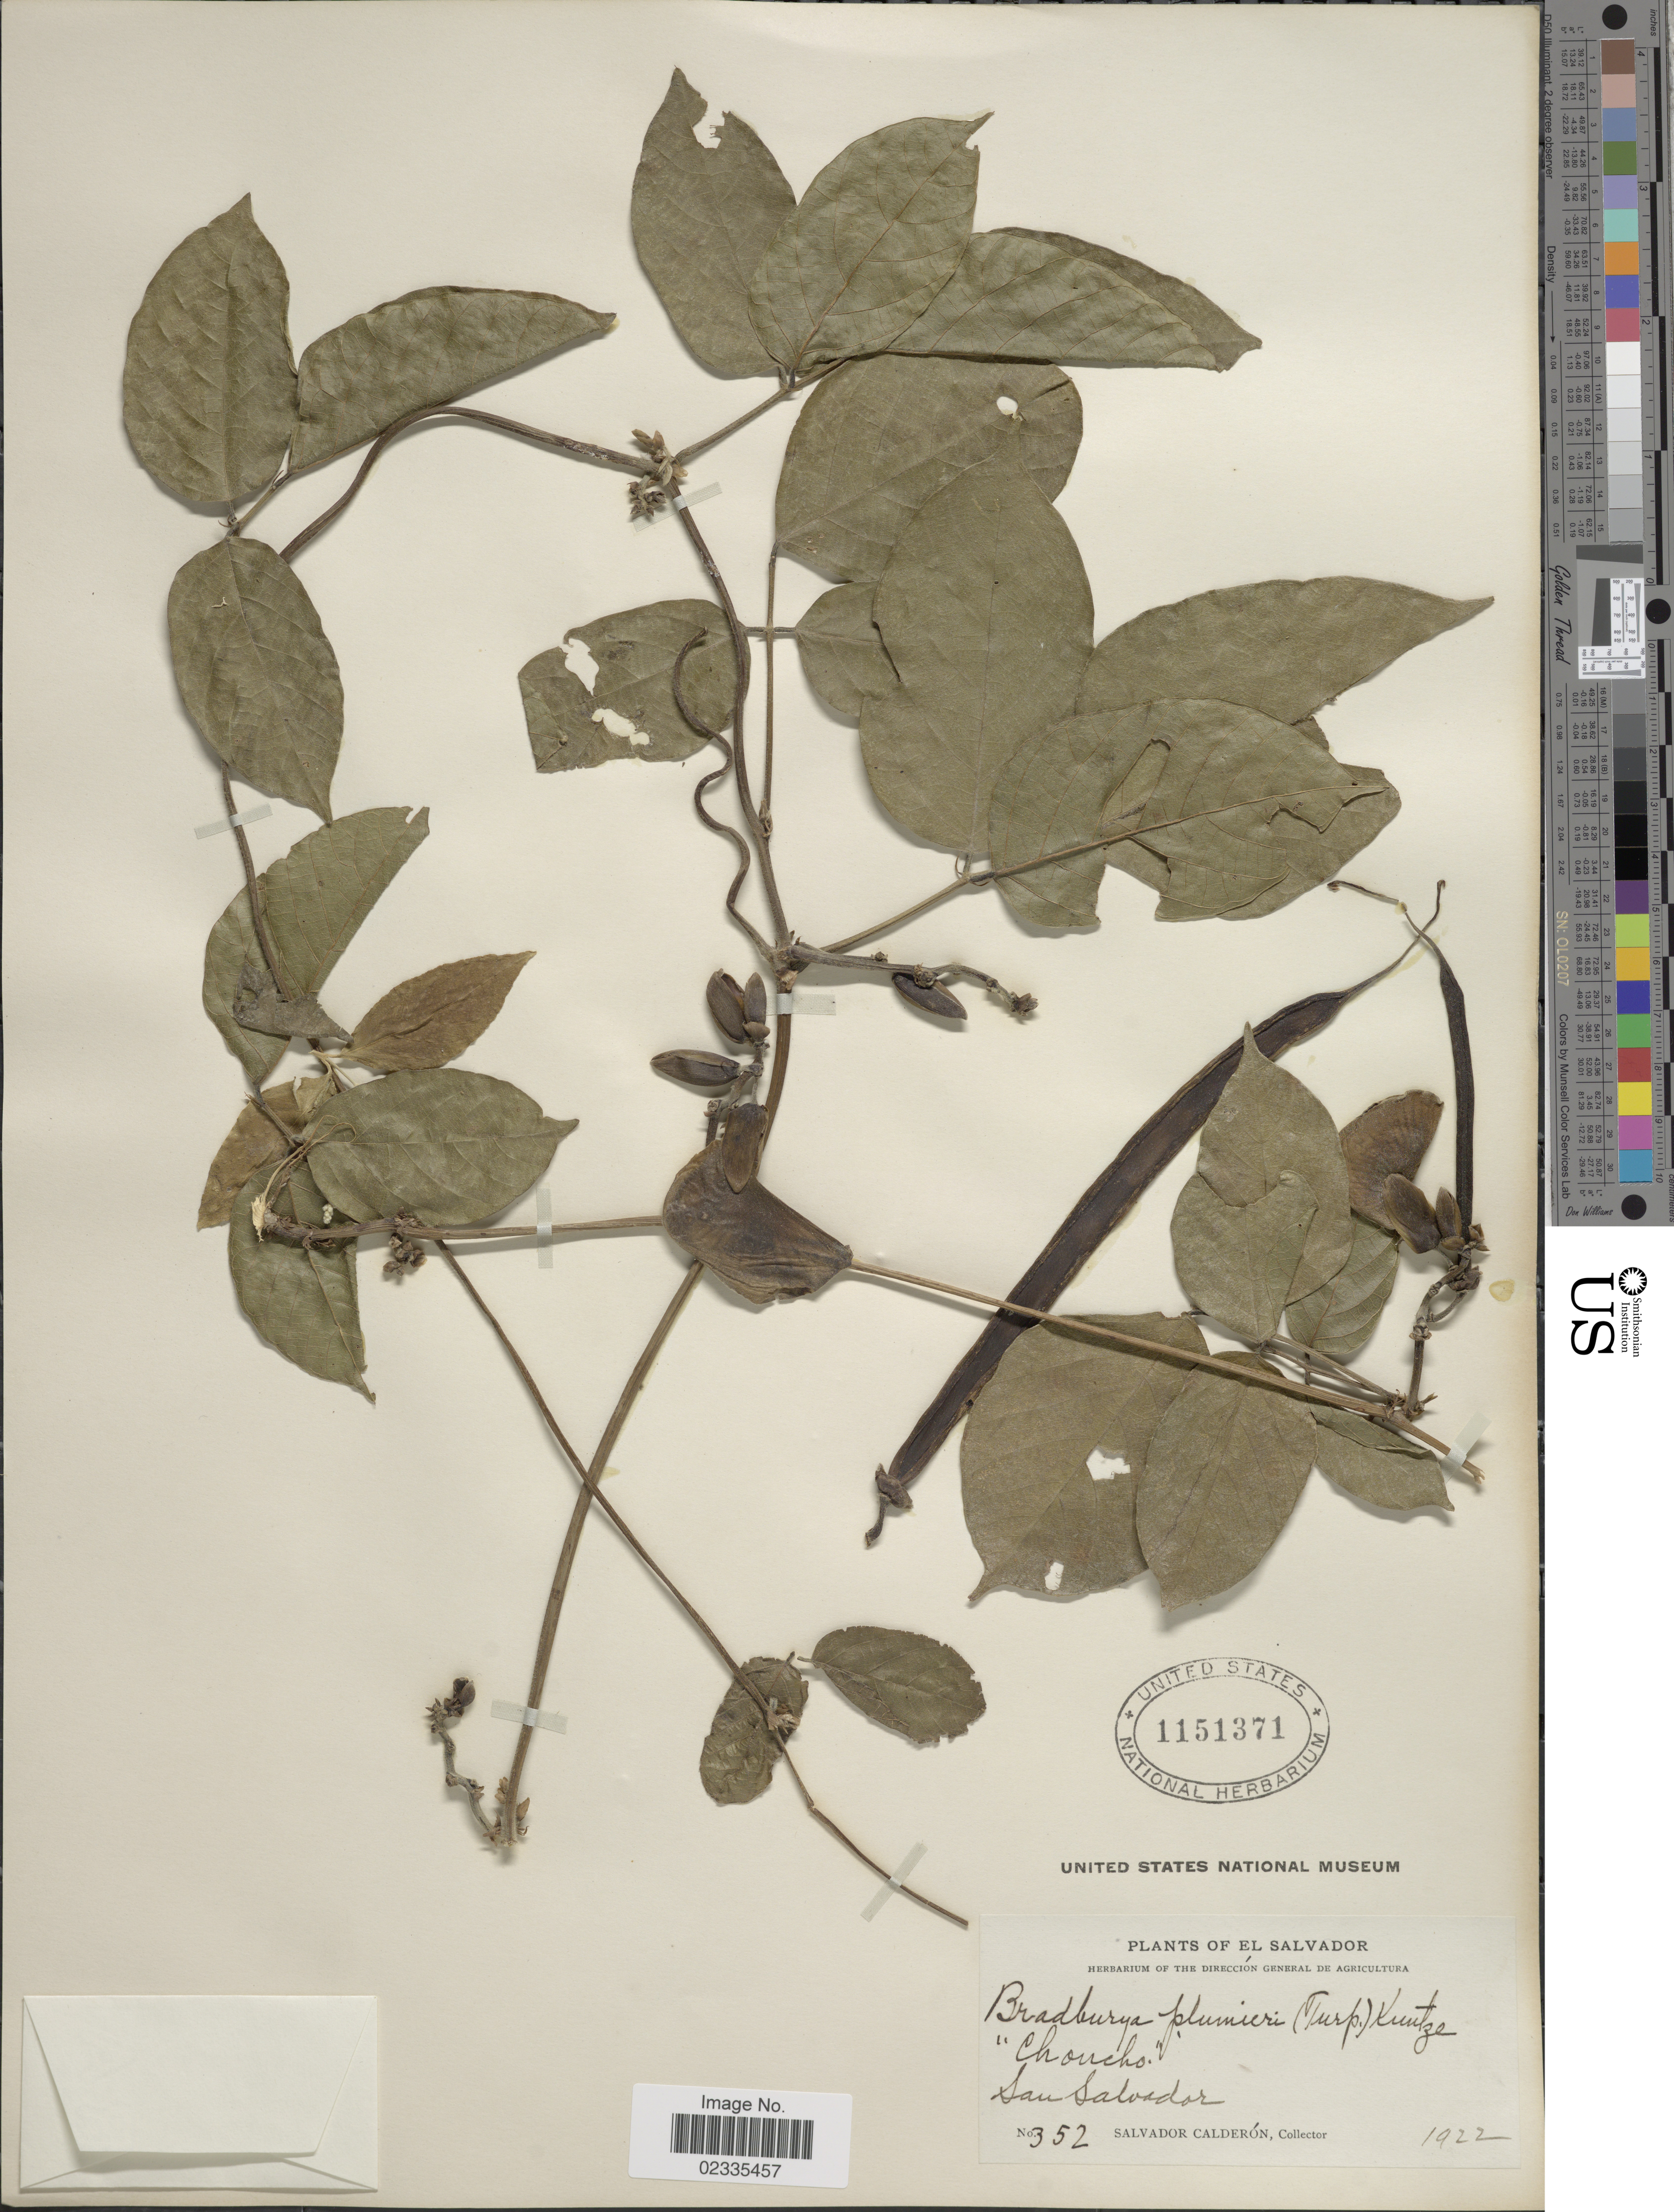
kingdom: Plantae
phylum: Tracheophyta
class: Magnoliopsida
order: Fabales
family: Fabaceae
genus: Centrosema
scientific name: Centrosema plumieri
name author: (Turpin ex Pers.) Benth.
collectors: S. Calderón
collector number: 352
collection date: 1922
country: Bahamas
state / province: San Salvador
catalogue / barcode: US 1151371